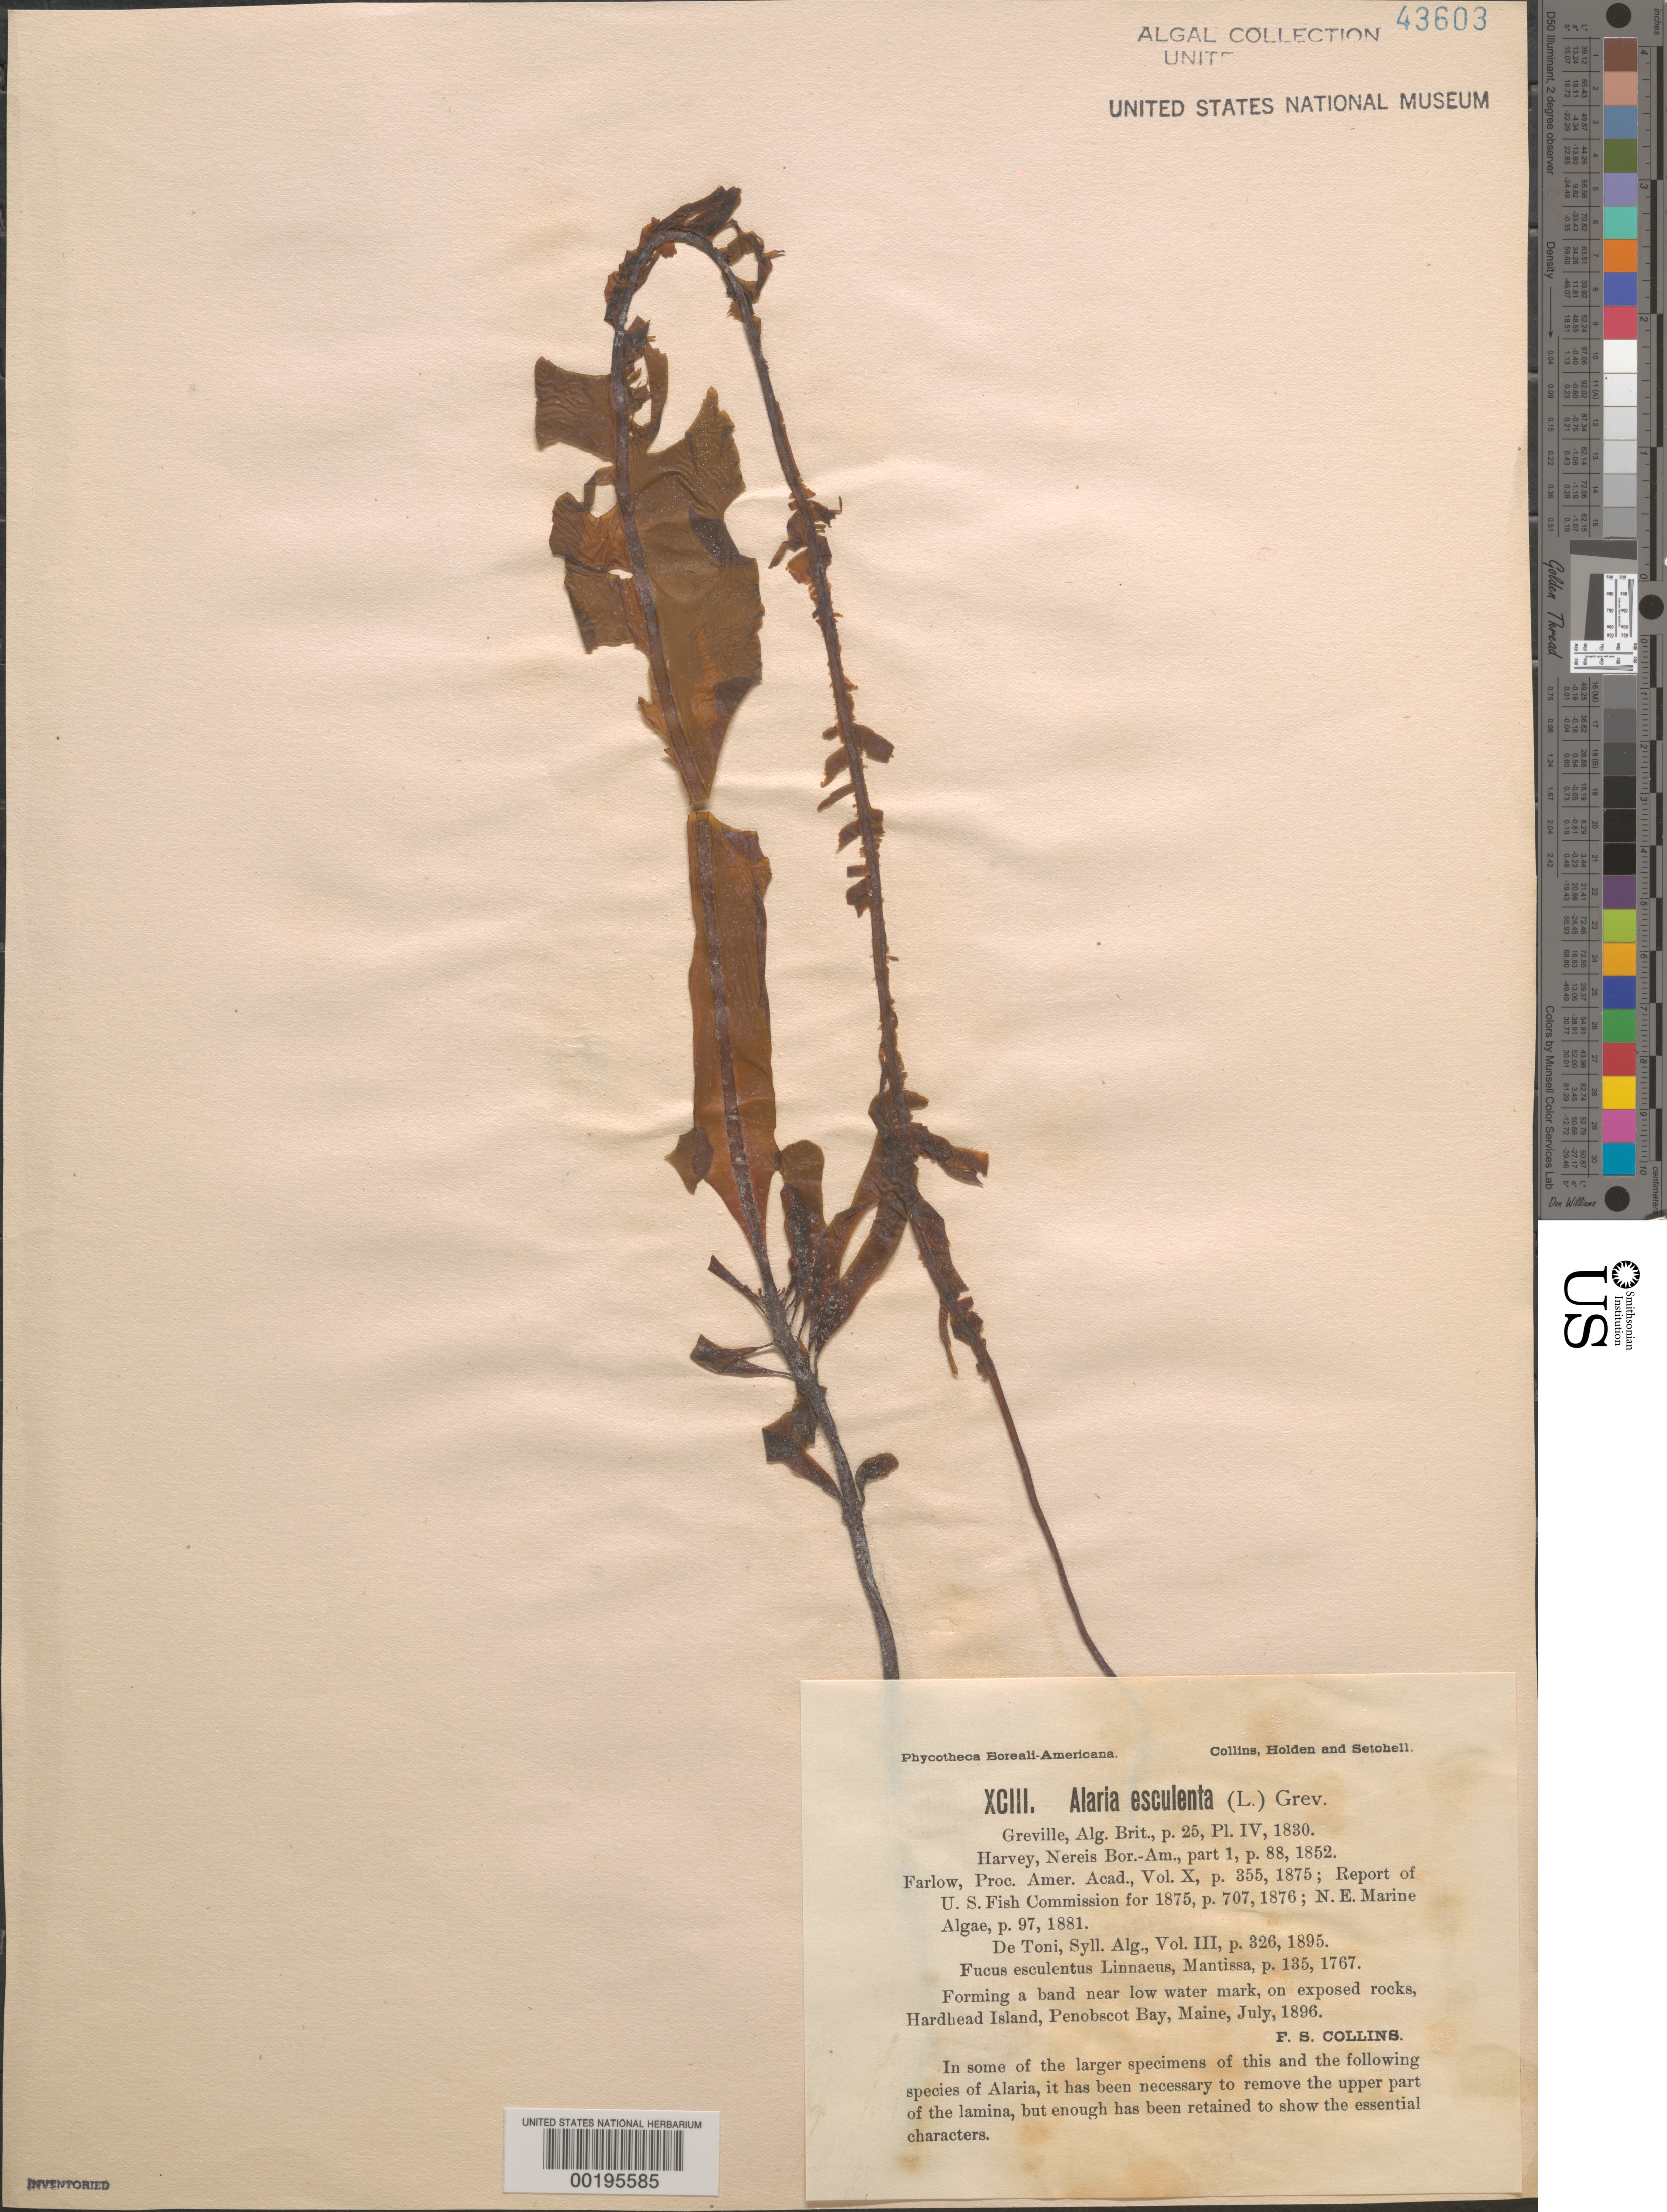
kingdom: Chromista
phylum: Ochrophyta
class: Phaeophyceae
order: Laminariales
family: Alariaceae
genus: Alaria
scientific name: Alaria esculenta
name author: (L.) Greville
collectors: F. Collins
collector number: PB-A Xciii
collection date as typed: Jul 1896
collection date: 1896-07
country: United States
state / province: Maine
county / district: Hancock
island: Hardhead Island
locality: Penobscot Bay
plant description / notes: Collins, Holden & Setchell, Phycotheca Boreali-Americana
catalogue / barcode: US 43603